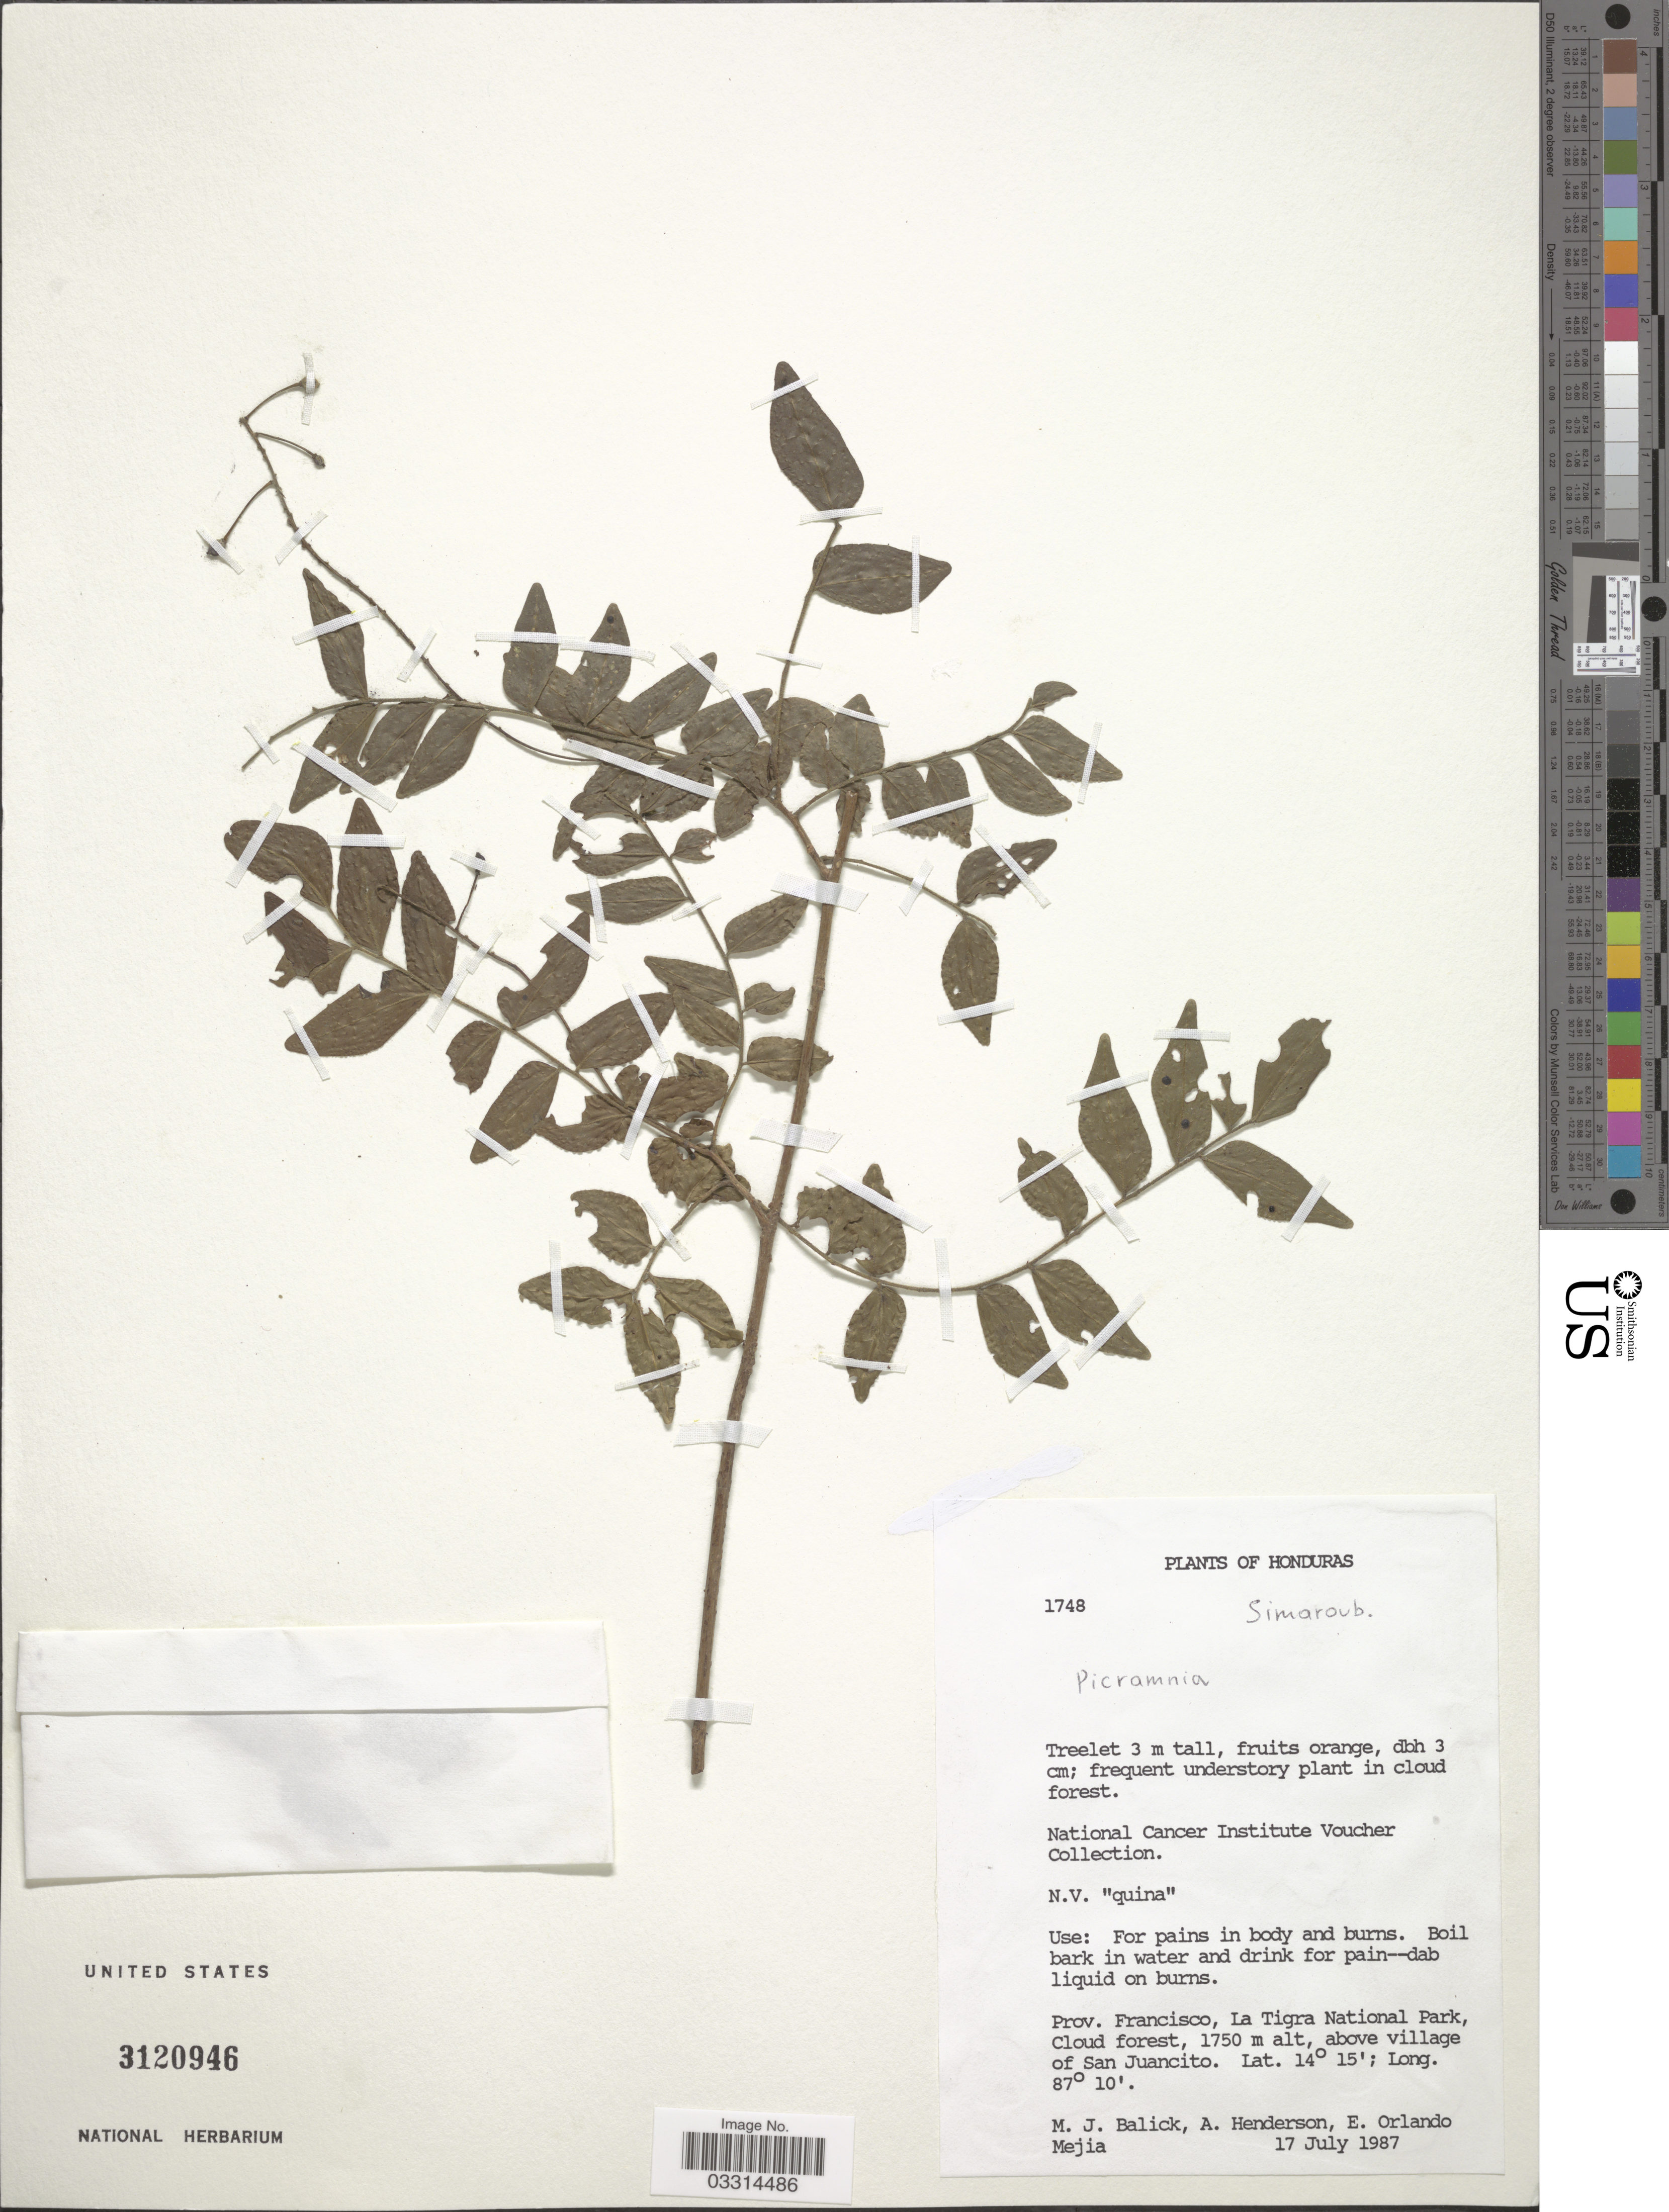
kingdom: Plantae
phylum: Tracheophyta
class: Magnoliopsida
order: Picramniales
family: Picramniaceae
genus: Picramnia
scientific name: Picramnia sp.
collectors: M. J. Balick, A. Henderson & E. Orlando Mejia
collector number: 1748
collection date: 1987-07-17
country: Honduras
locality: Prov. Francisco, La Tigra National Park, above village of San Juancito.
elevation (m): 1750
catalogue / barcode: US 3120946